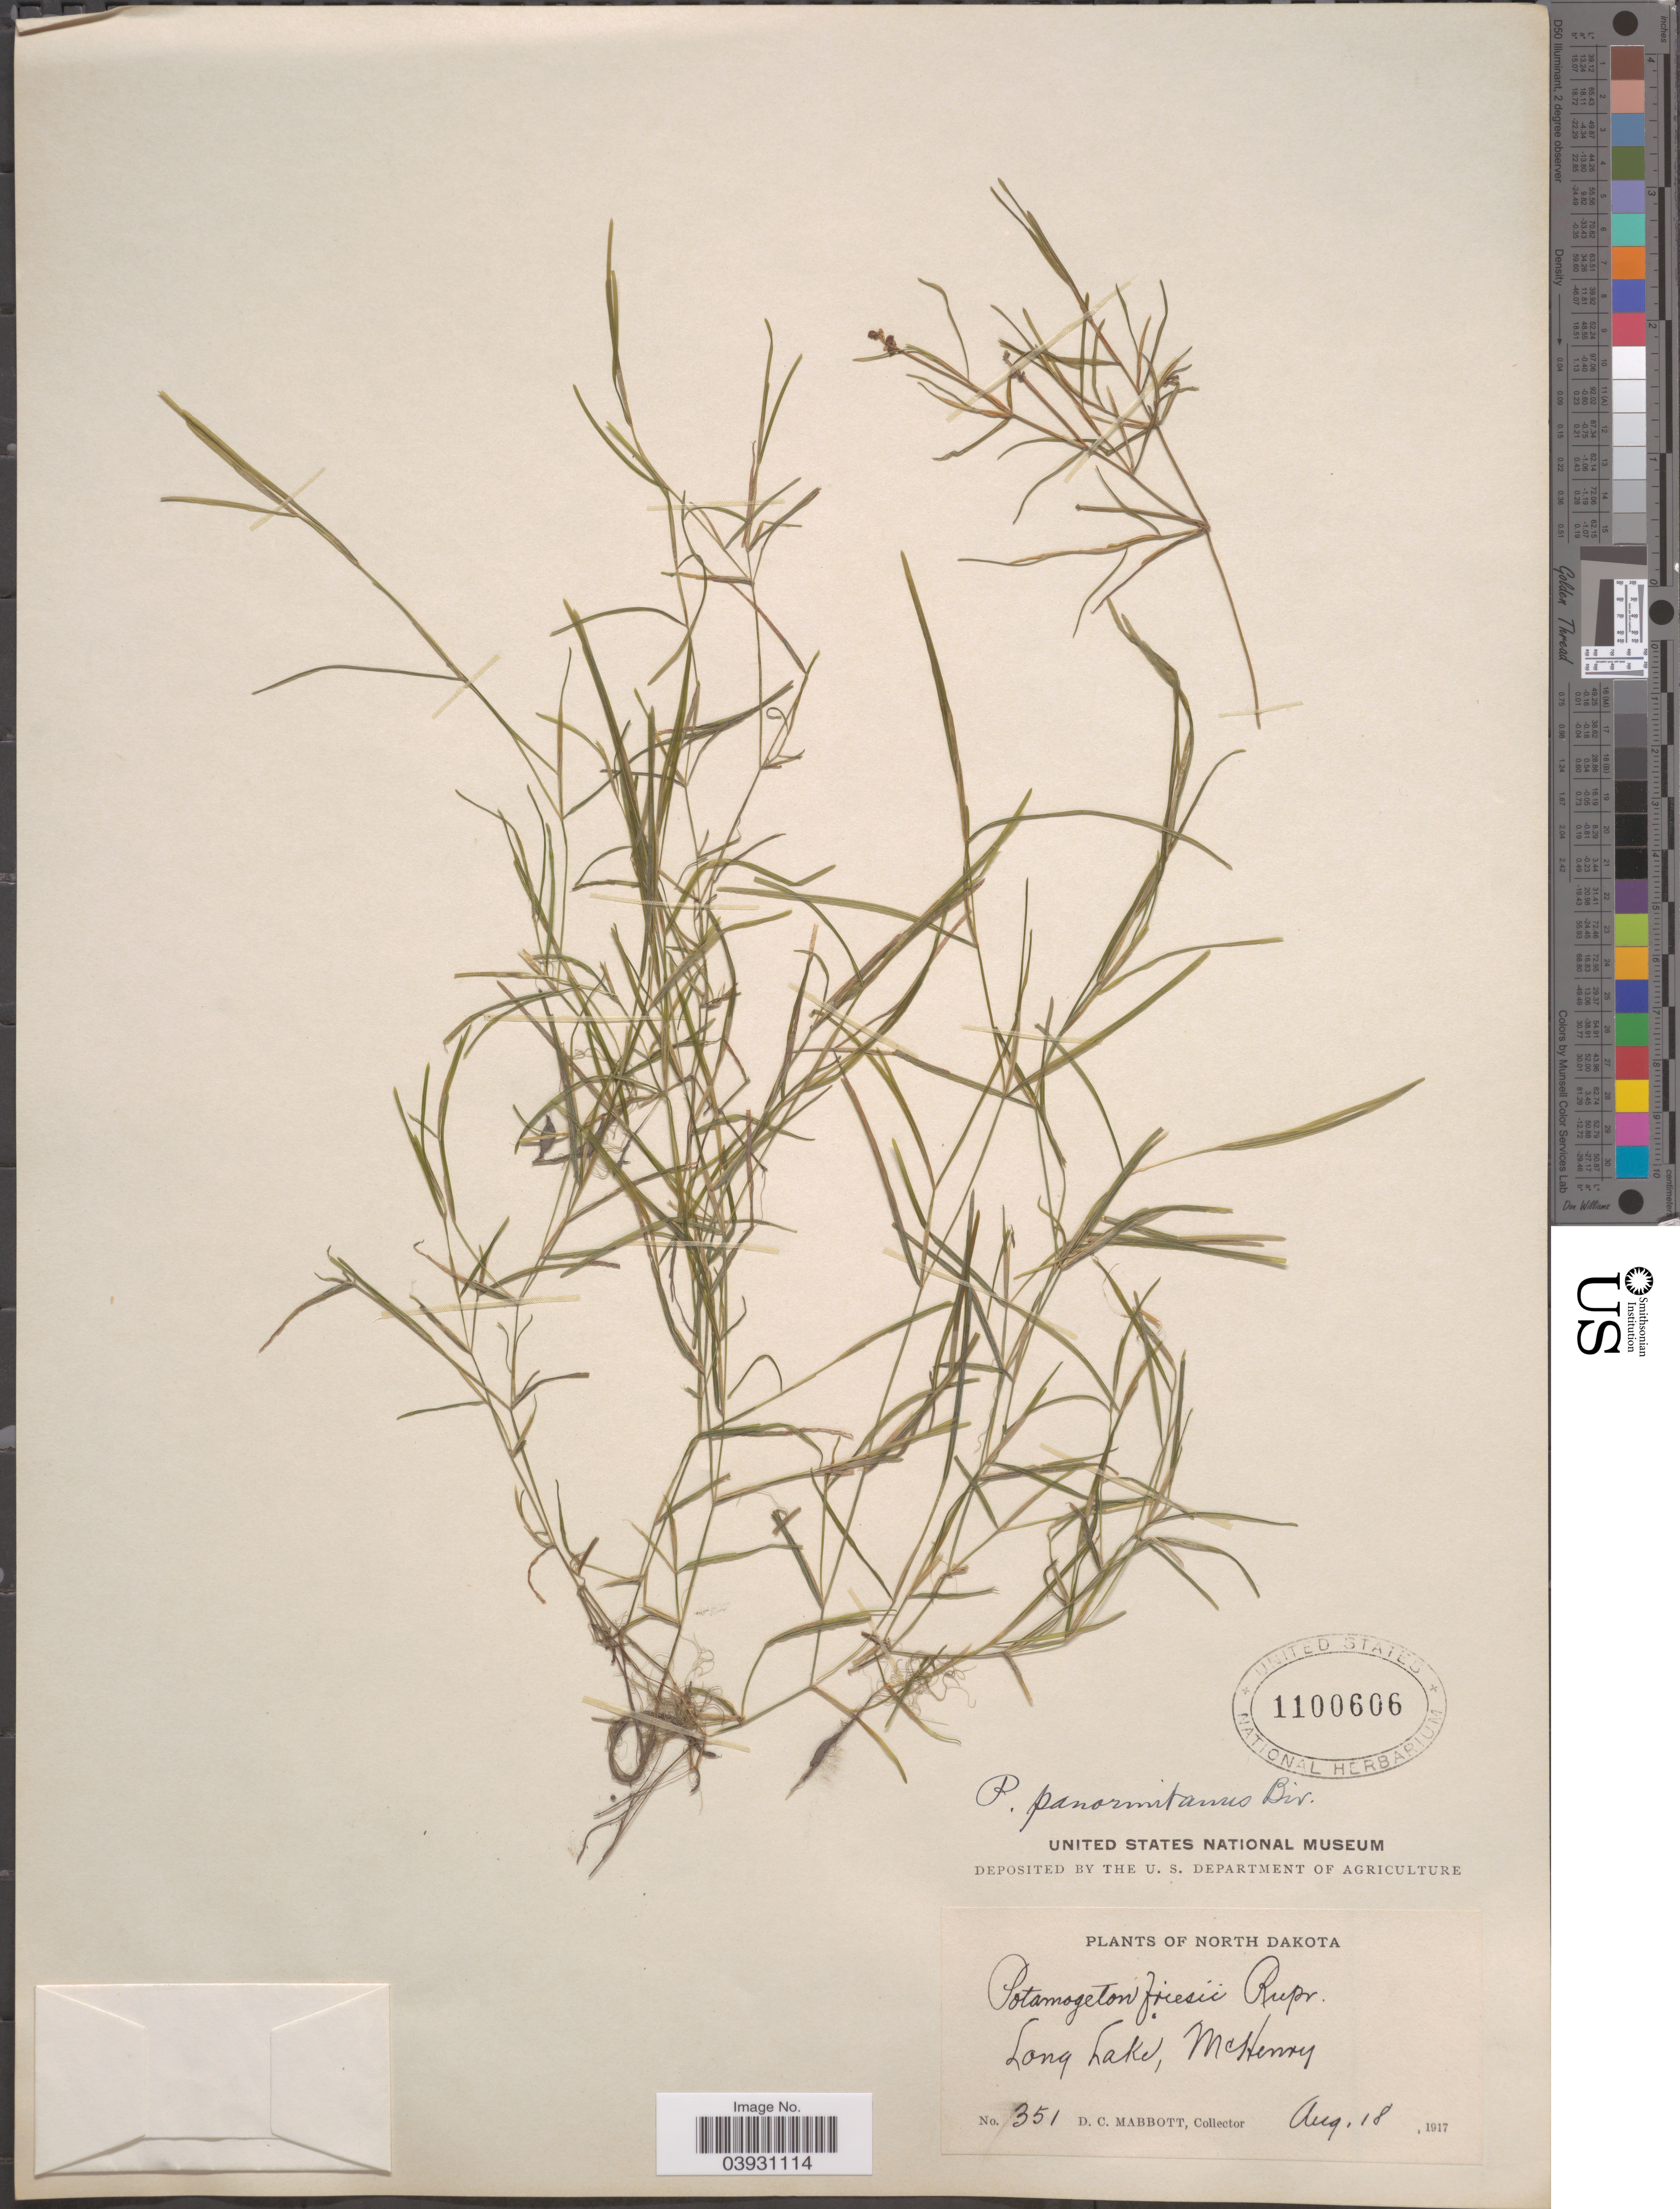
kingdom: Plantae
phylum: Tracheophyta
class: Liliopsida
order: Alismatales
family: Potamogetonaceae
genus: Potamogeton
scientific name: Potamogeton pusillus var. sp.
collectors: D. Mabbott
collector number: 351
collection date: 1917-08-18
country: United States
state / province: North Dakota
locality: Long Lake, McHenry.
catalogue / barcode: US 1100606